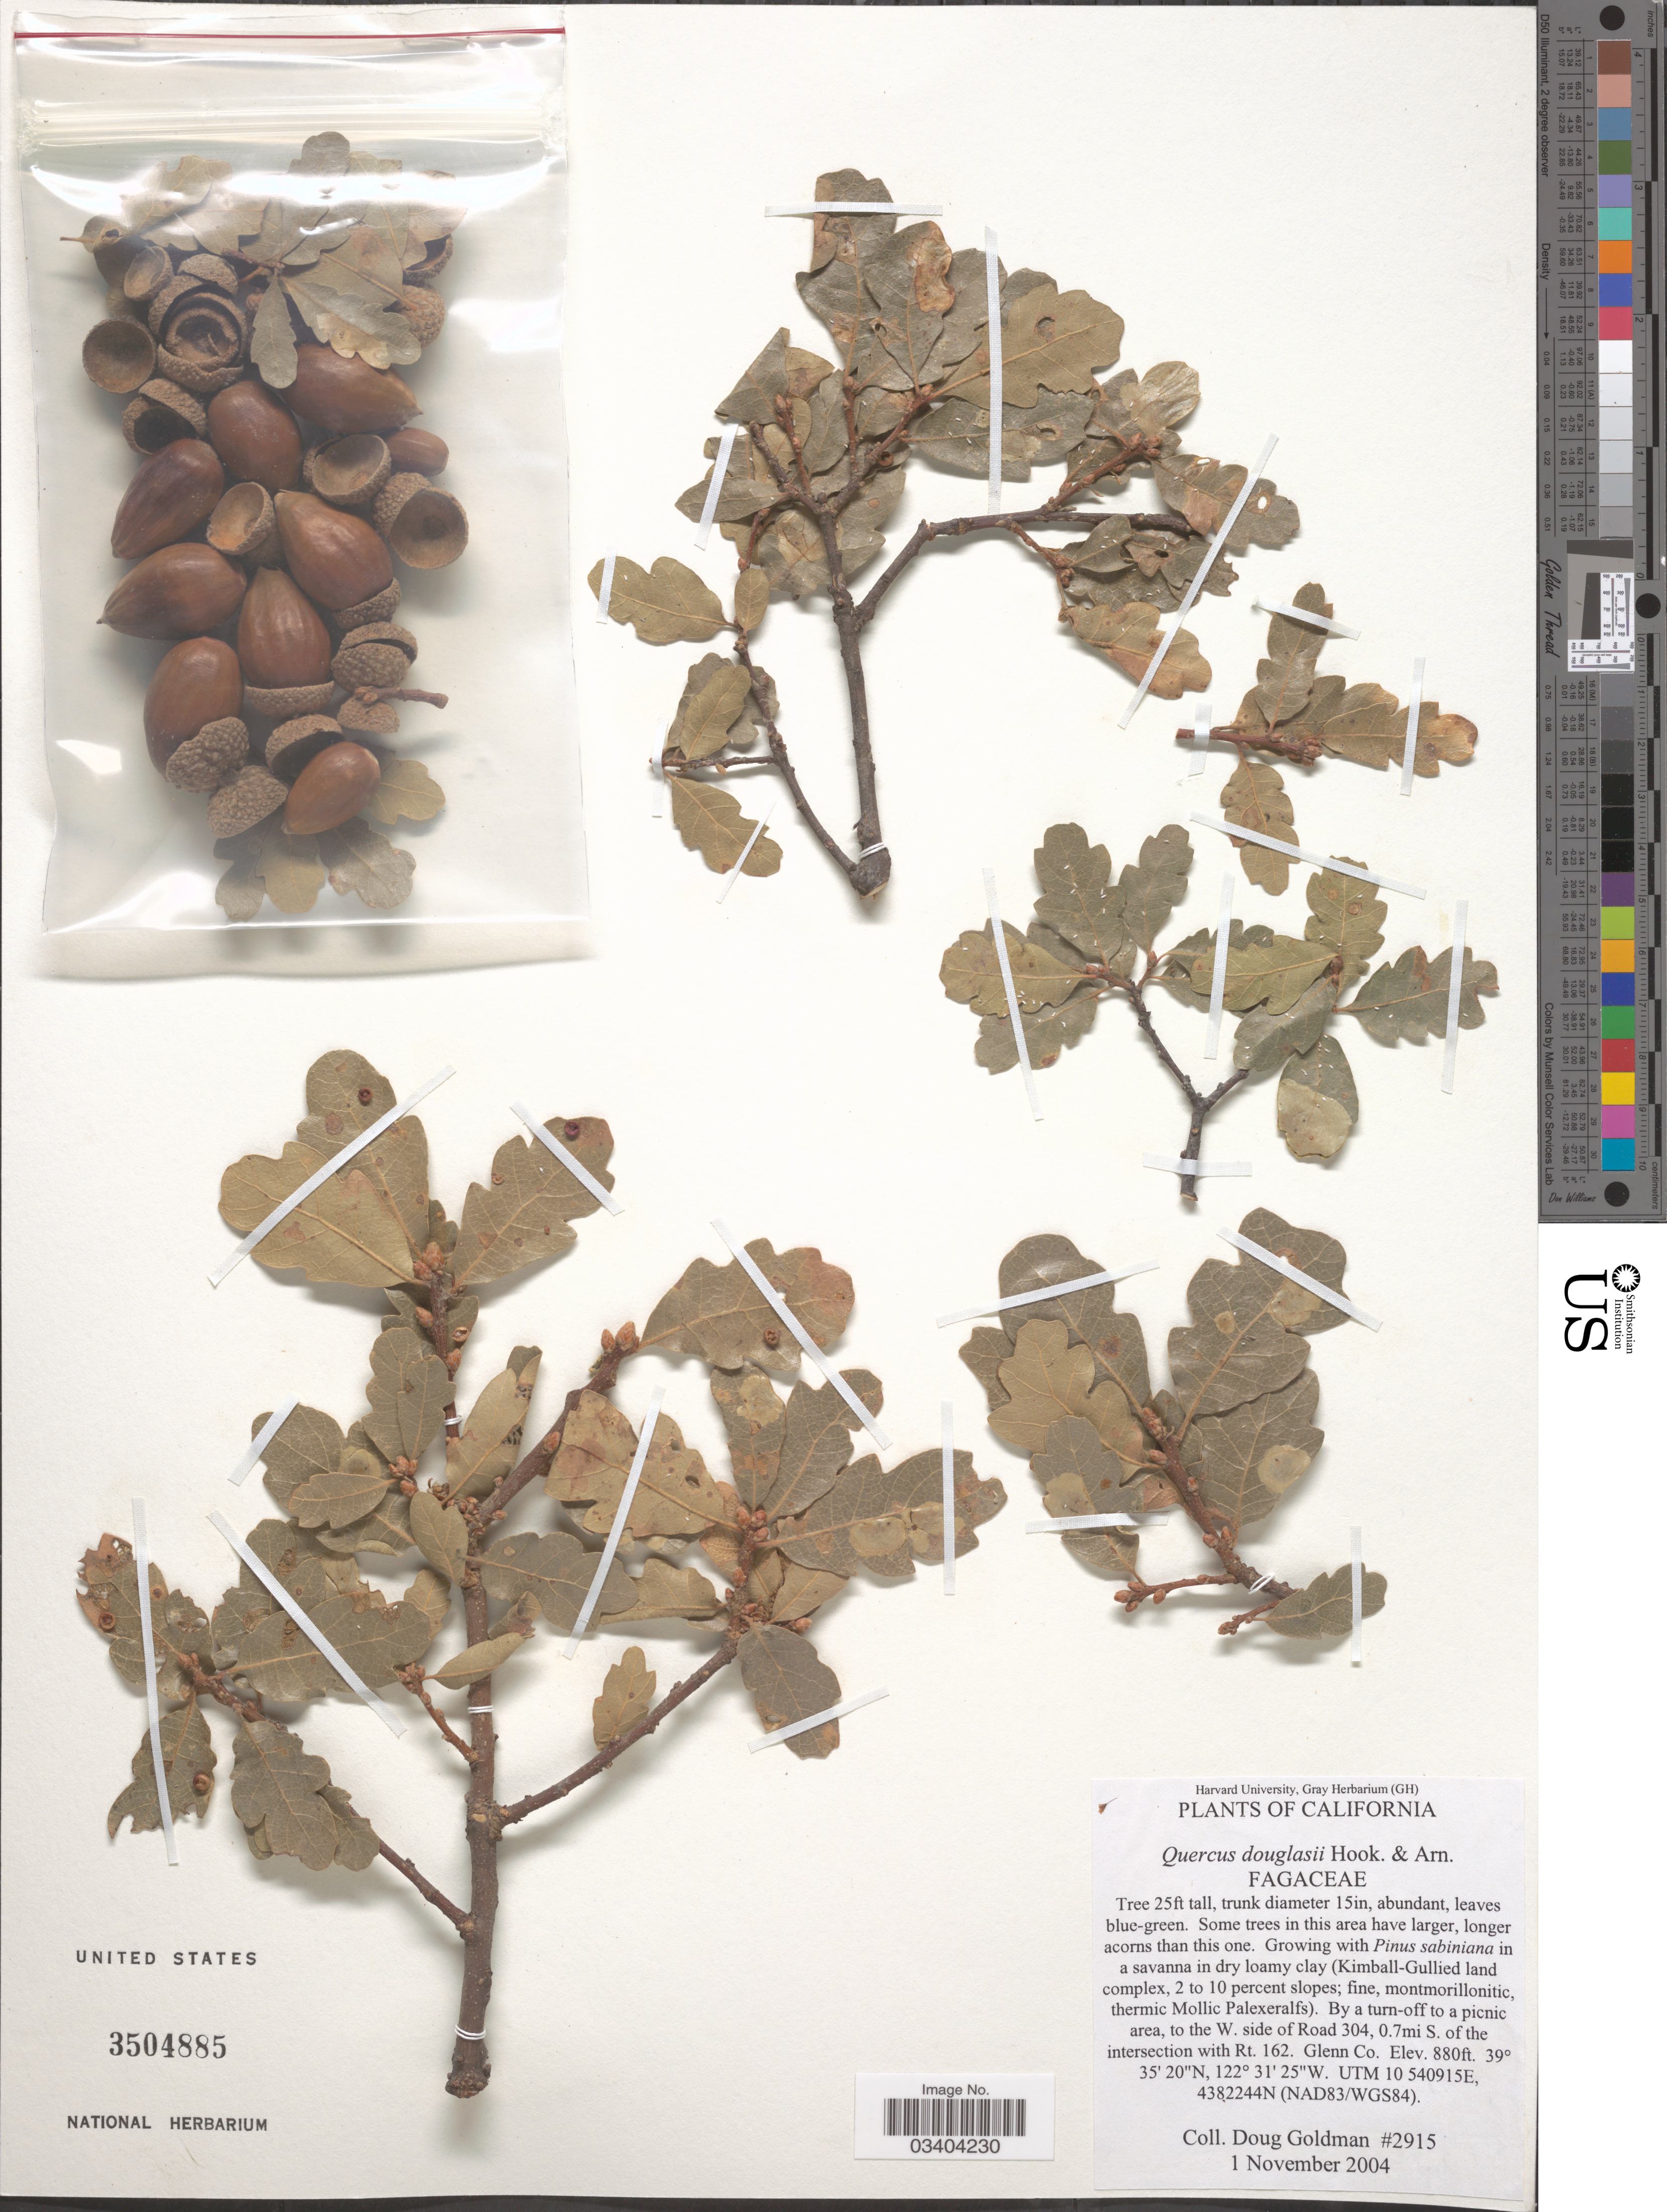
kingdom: Plantae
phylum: Tracheophyta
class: Magnoliopsida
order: Fagales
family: Fagaceae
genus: Quercus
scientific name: Quercus douglasii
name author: Hook. & Arn.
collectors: D. Goldman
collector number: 2915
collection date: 2004-11-01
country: United States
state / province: California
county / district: Glenn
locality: By a turn-off to a picnic area, to the W. side of Road 304, 0.7mi S. of the intersection with Rt. 162. Glenn Co.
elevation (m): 268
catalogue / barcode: US 3504885